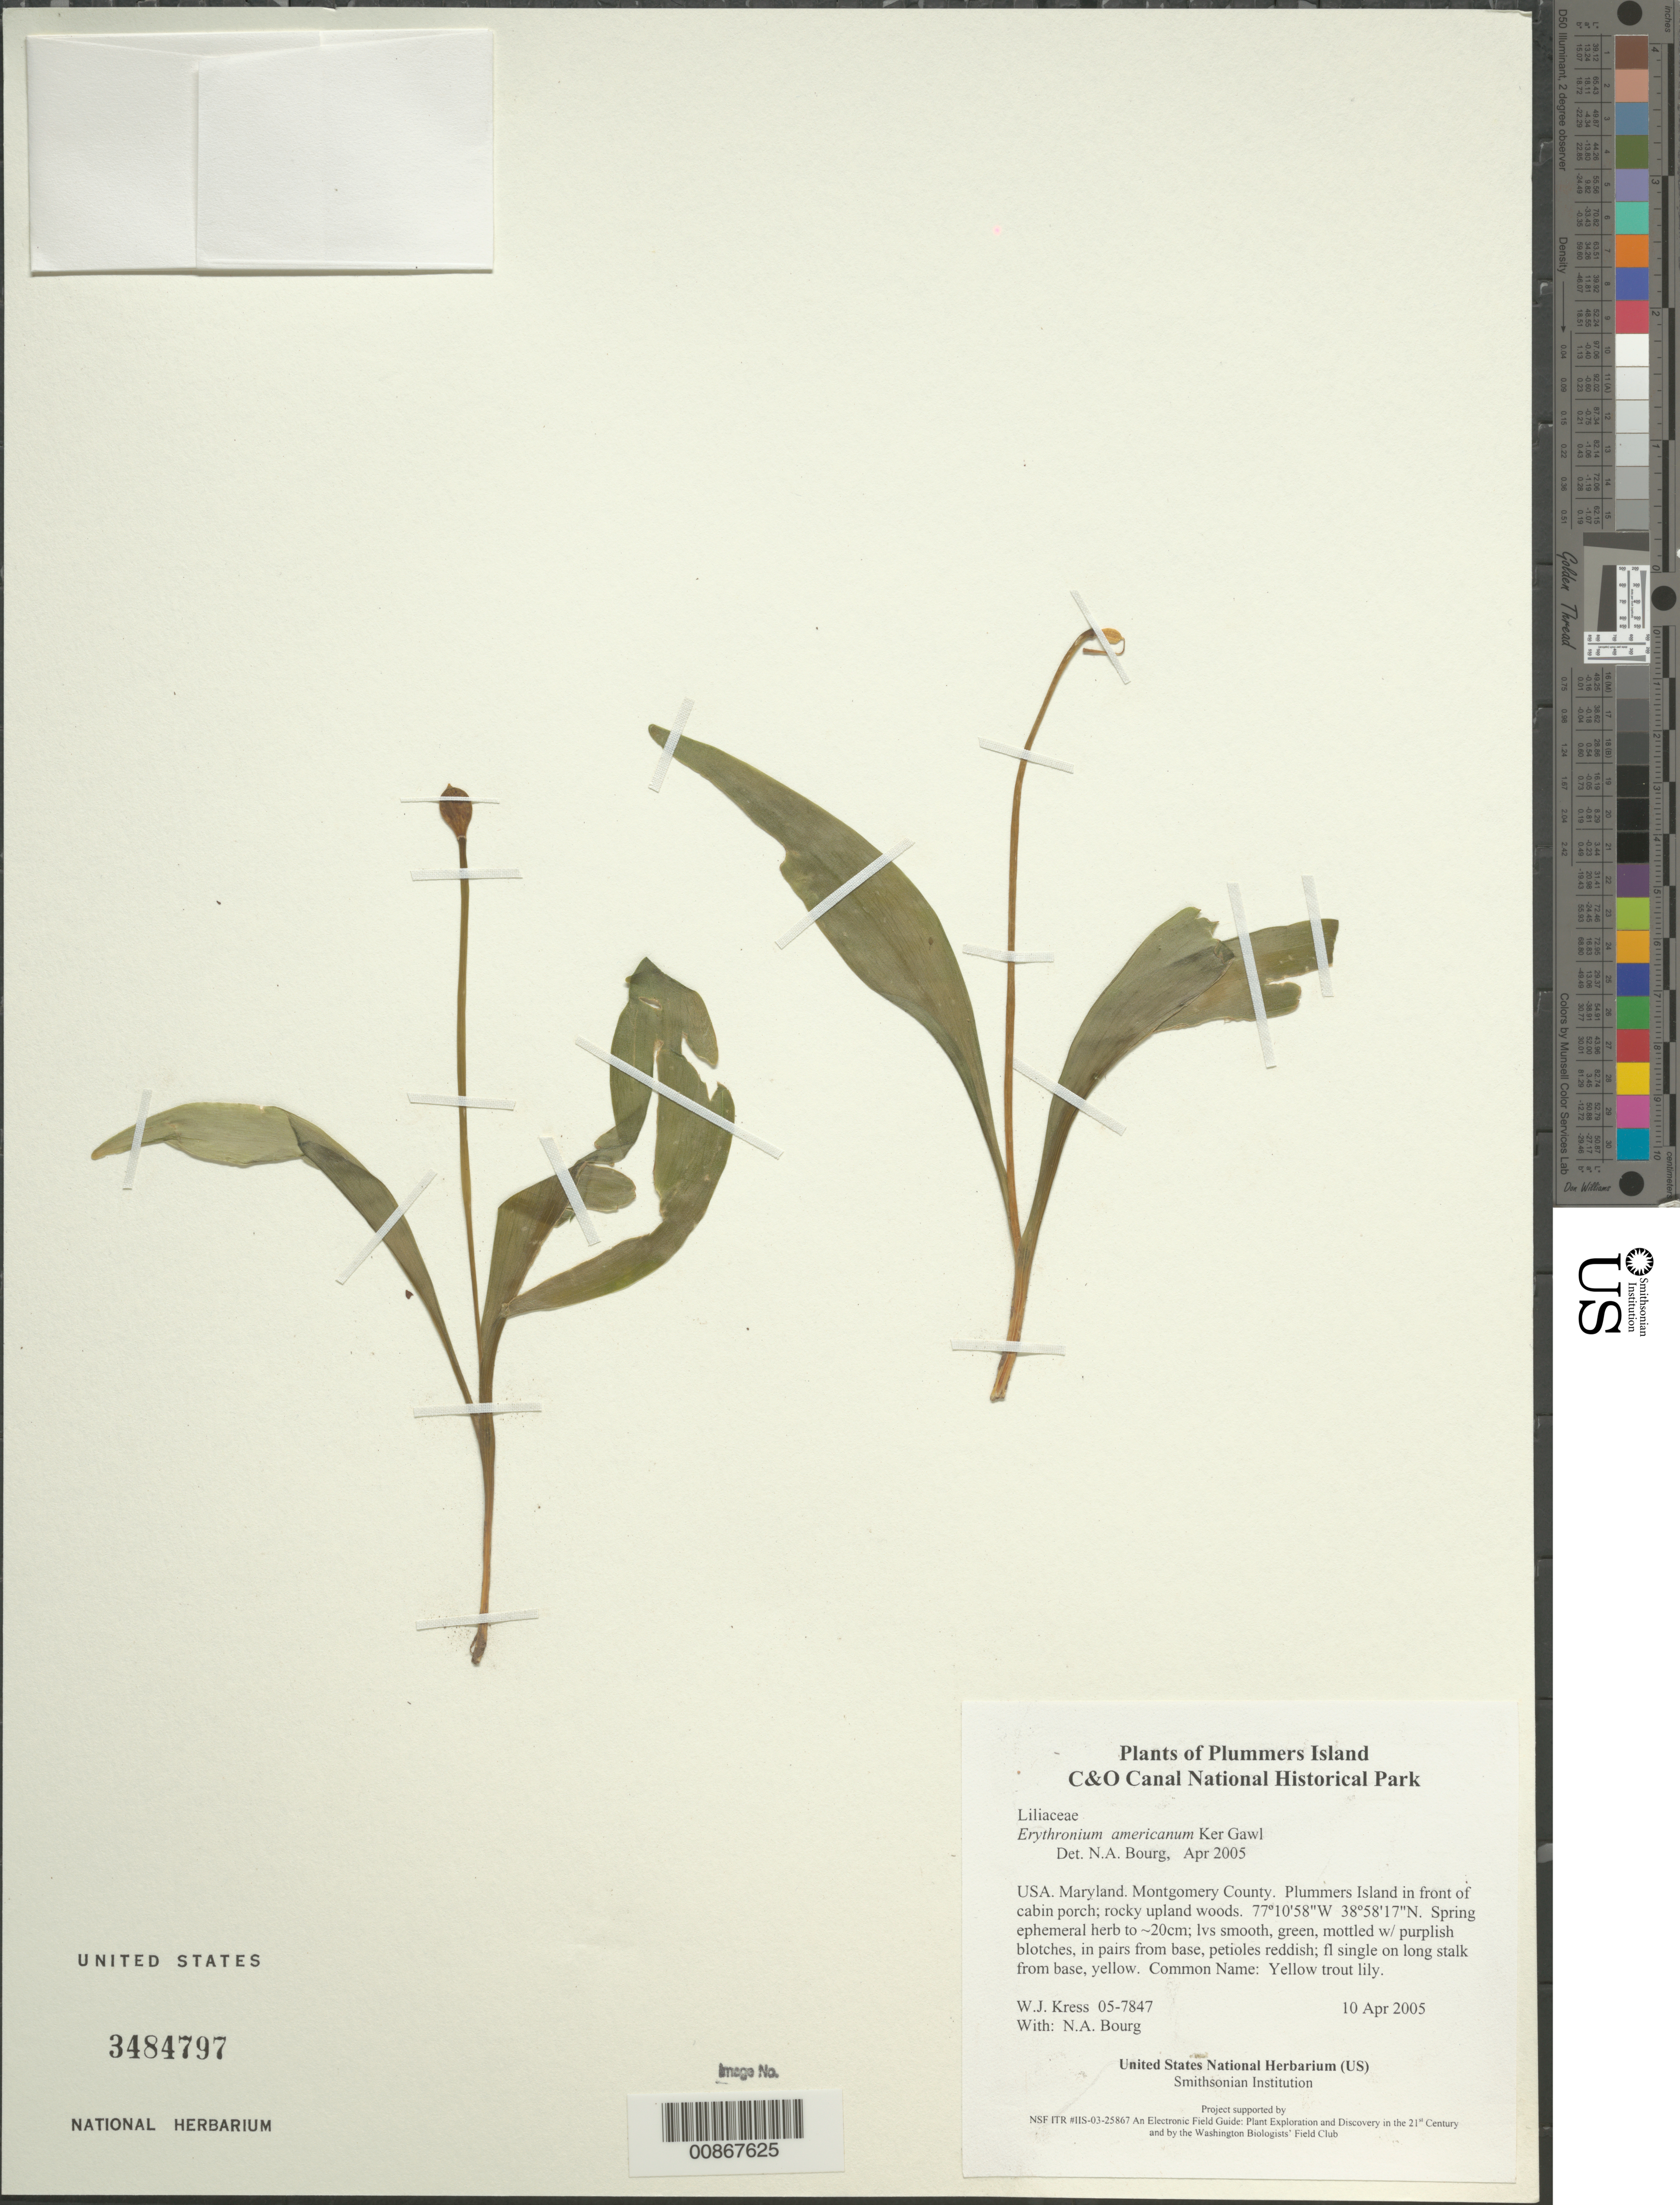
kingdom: Plantae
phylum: Tracheophyta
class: Liliopsida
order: Liliales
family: Liliaceae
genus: Erythronium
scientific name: Erythronium americanum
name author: Ker Gawl.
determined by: Bourg, N. A.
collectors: W. J. Kress & N. A. Bourg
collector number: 05-7847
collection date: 2005-04-10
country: United States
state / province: Maryland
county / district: Montgomery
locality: Chesapeake and Ohio Canal National Historical Park, Plummers Island in front of cabin porch; rocky upland woods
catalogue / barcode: US 3484797